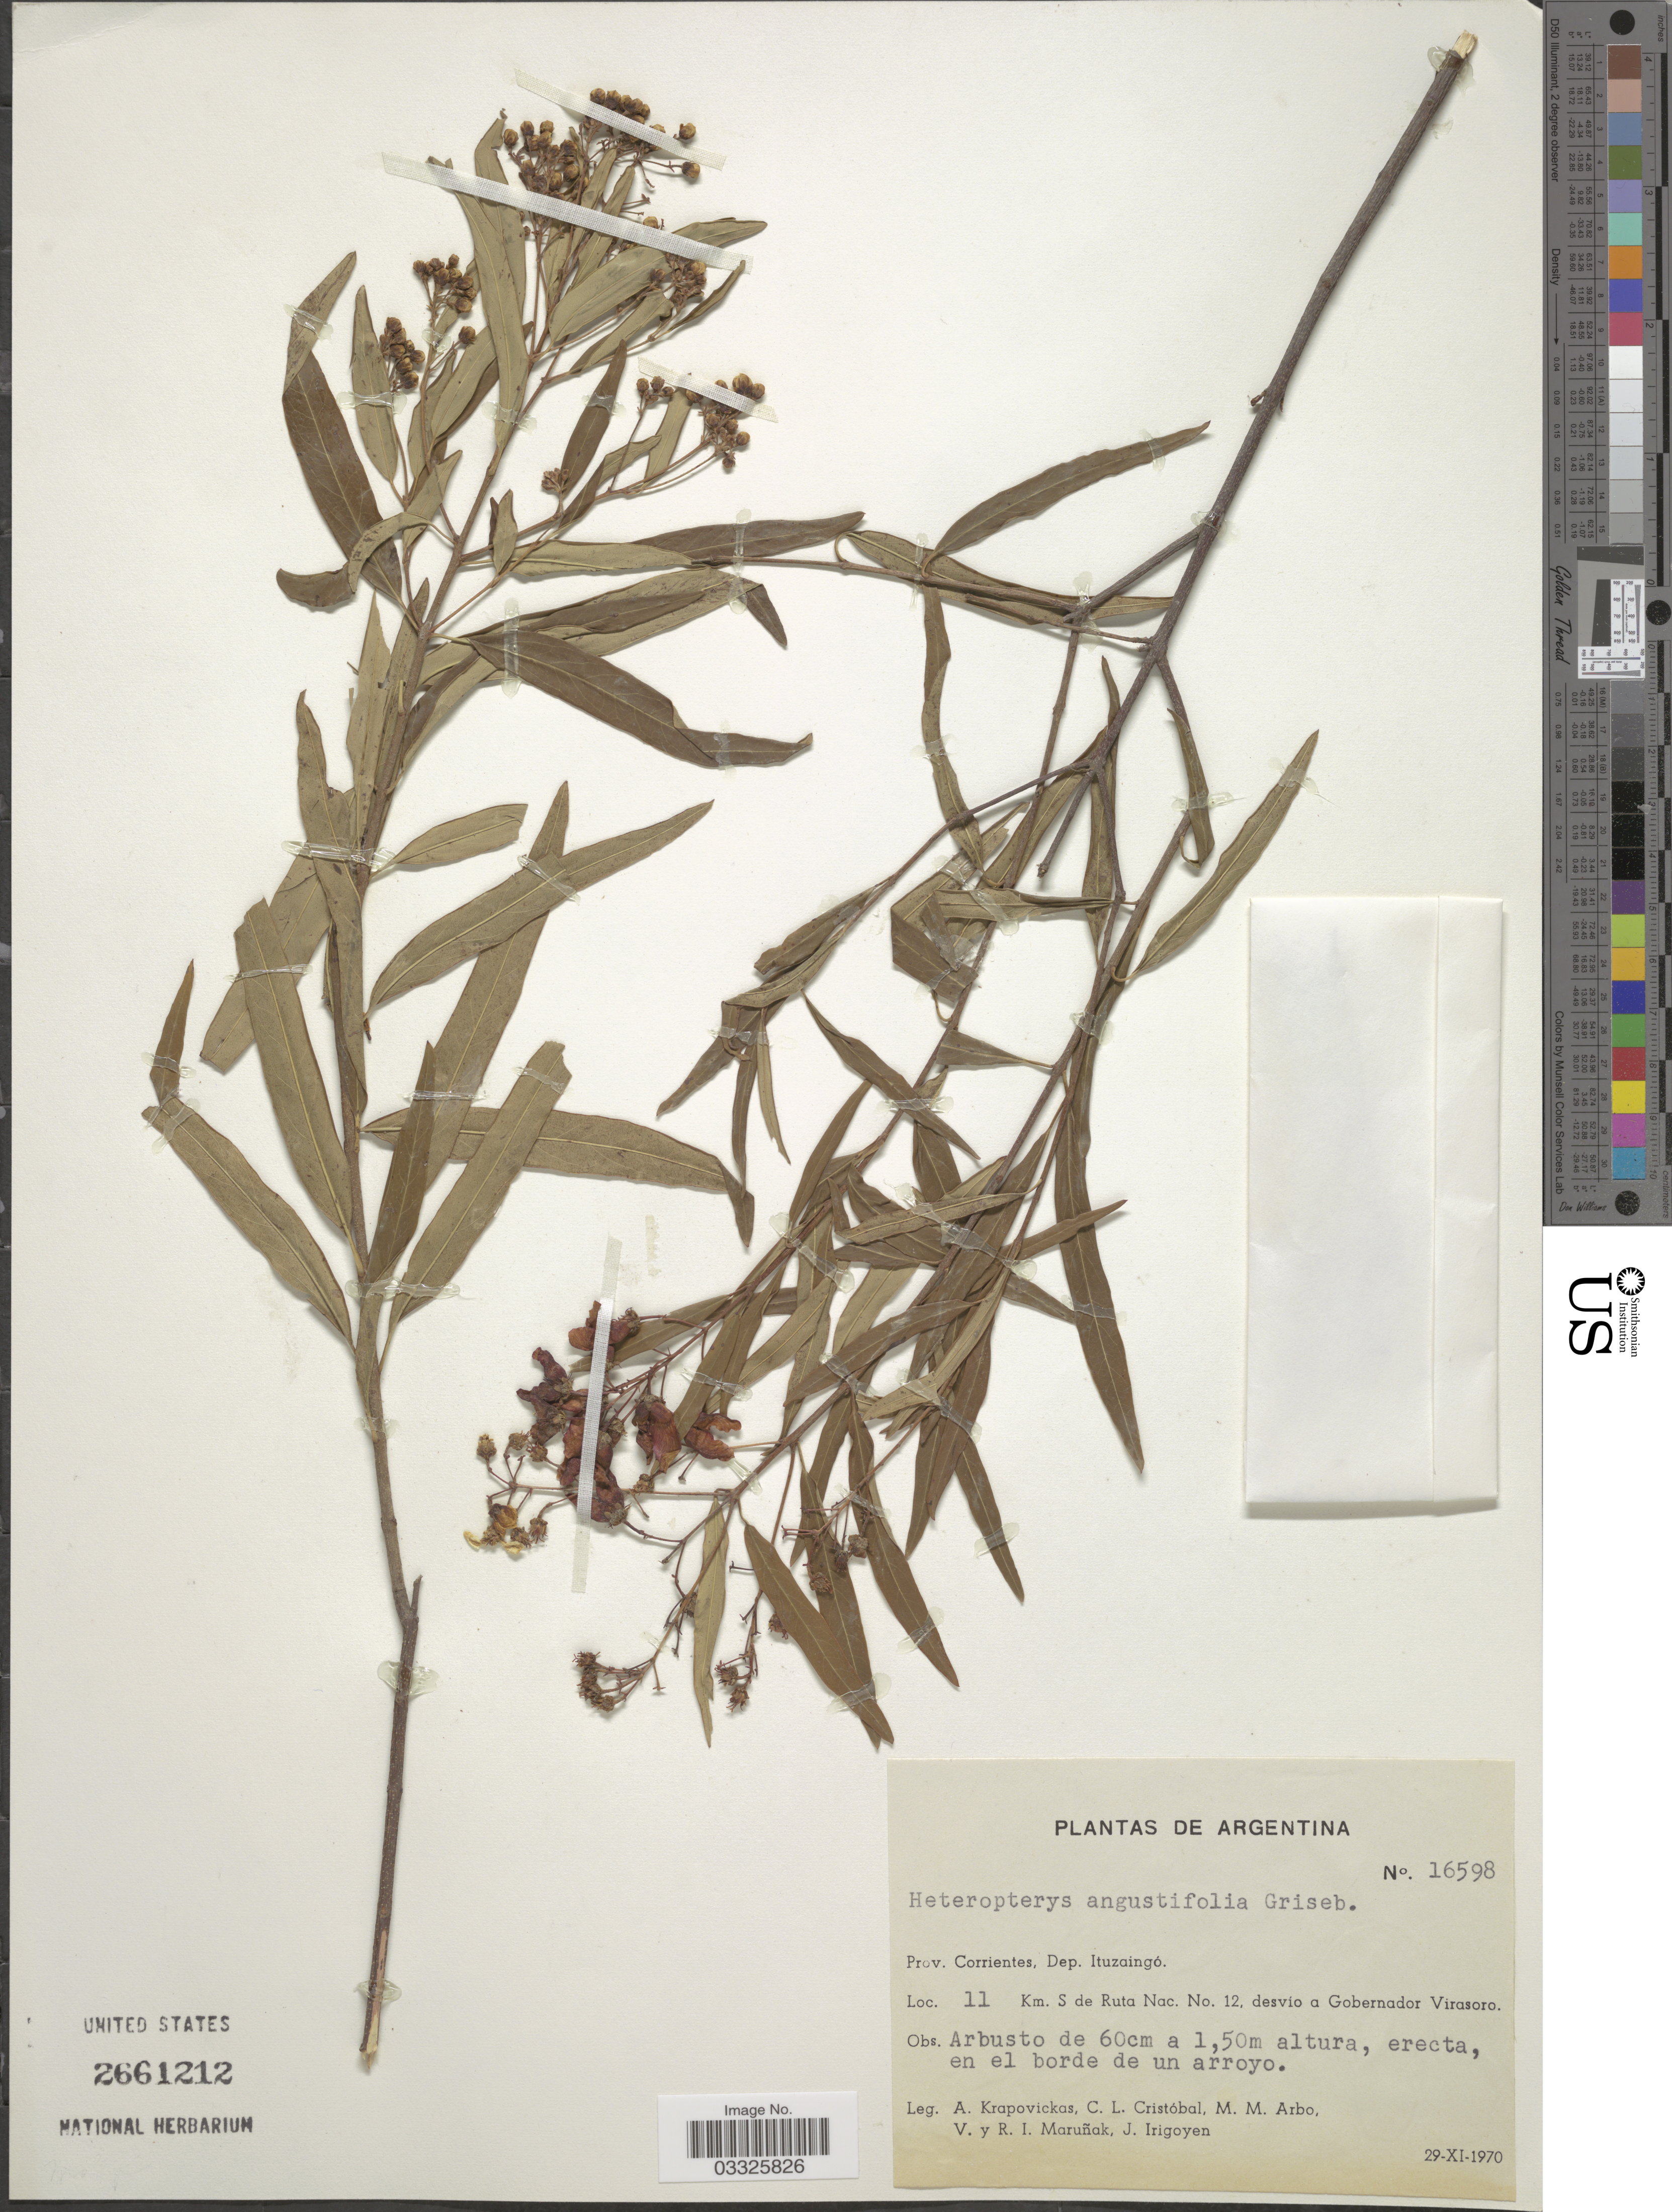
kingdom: Plantae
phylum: Tracheophyta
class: Magnoliopsida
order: Malpighiales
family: Malpighiaceae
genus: Heteropterys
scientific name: Heteropterys angustifolia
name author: Griseb.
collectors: A. Krapovickas, C. L. Cristóbal, M. M. Arbo, V. Maruñak & et al.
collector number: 16598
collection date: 1970-11-29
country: Argentina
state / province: Corrientes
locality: Dep. Ituzaingó. 11 Km. S de Ruta Nac. No. 12, desvio a Gobernador Virasoro.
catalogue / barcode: US 2661212